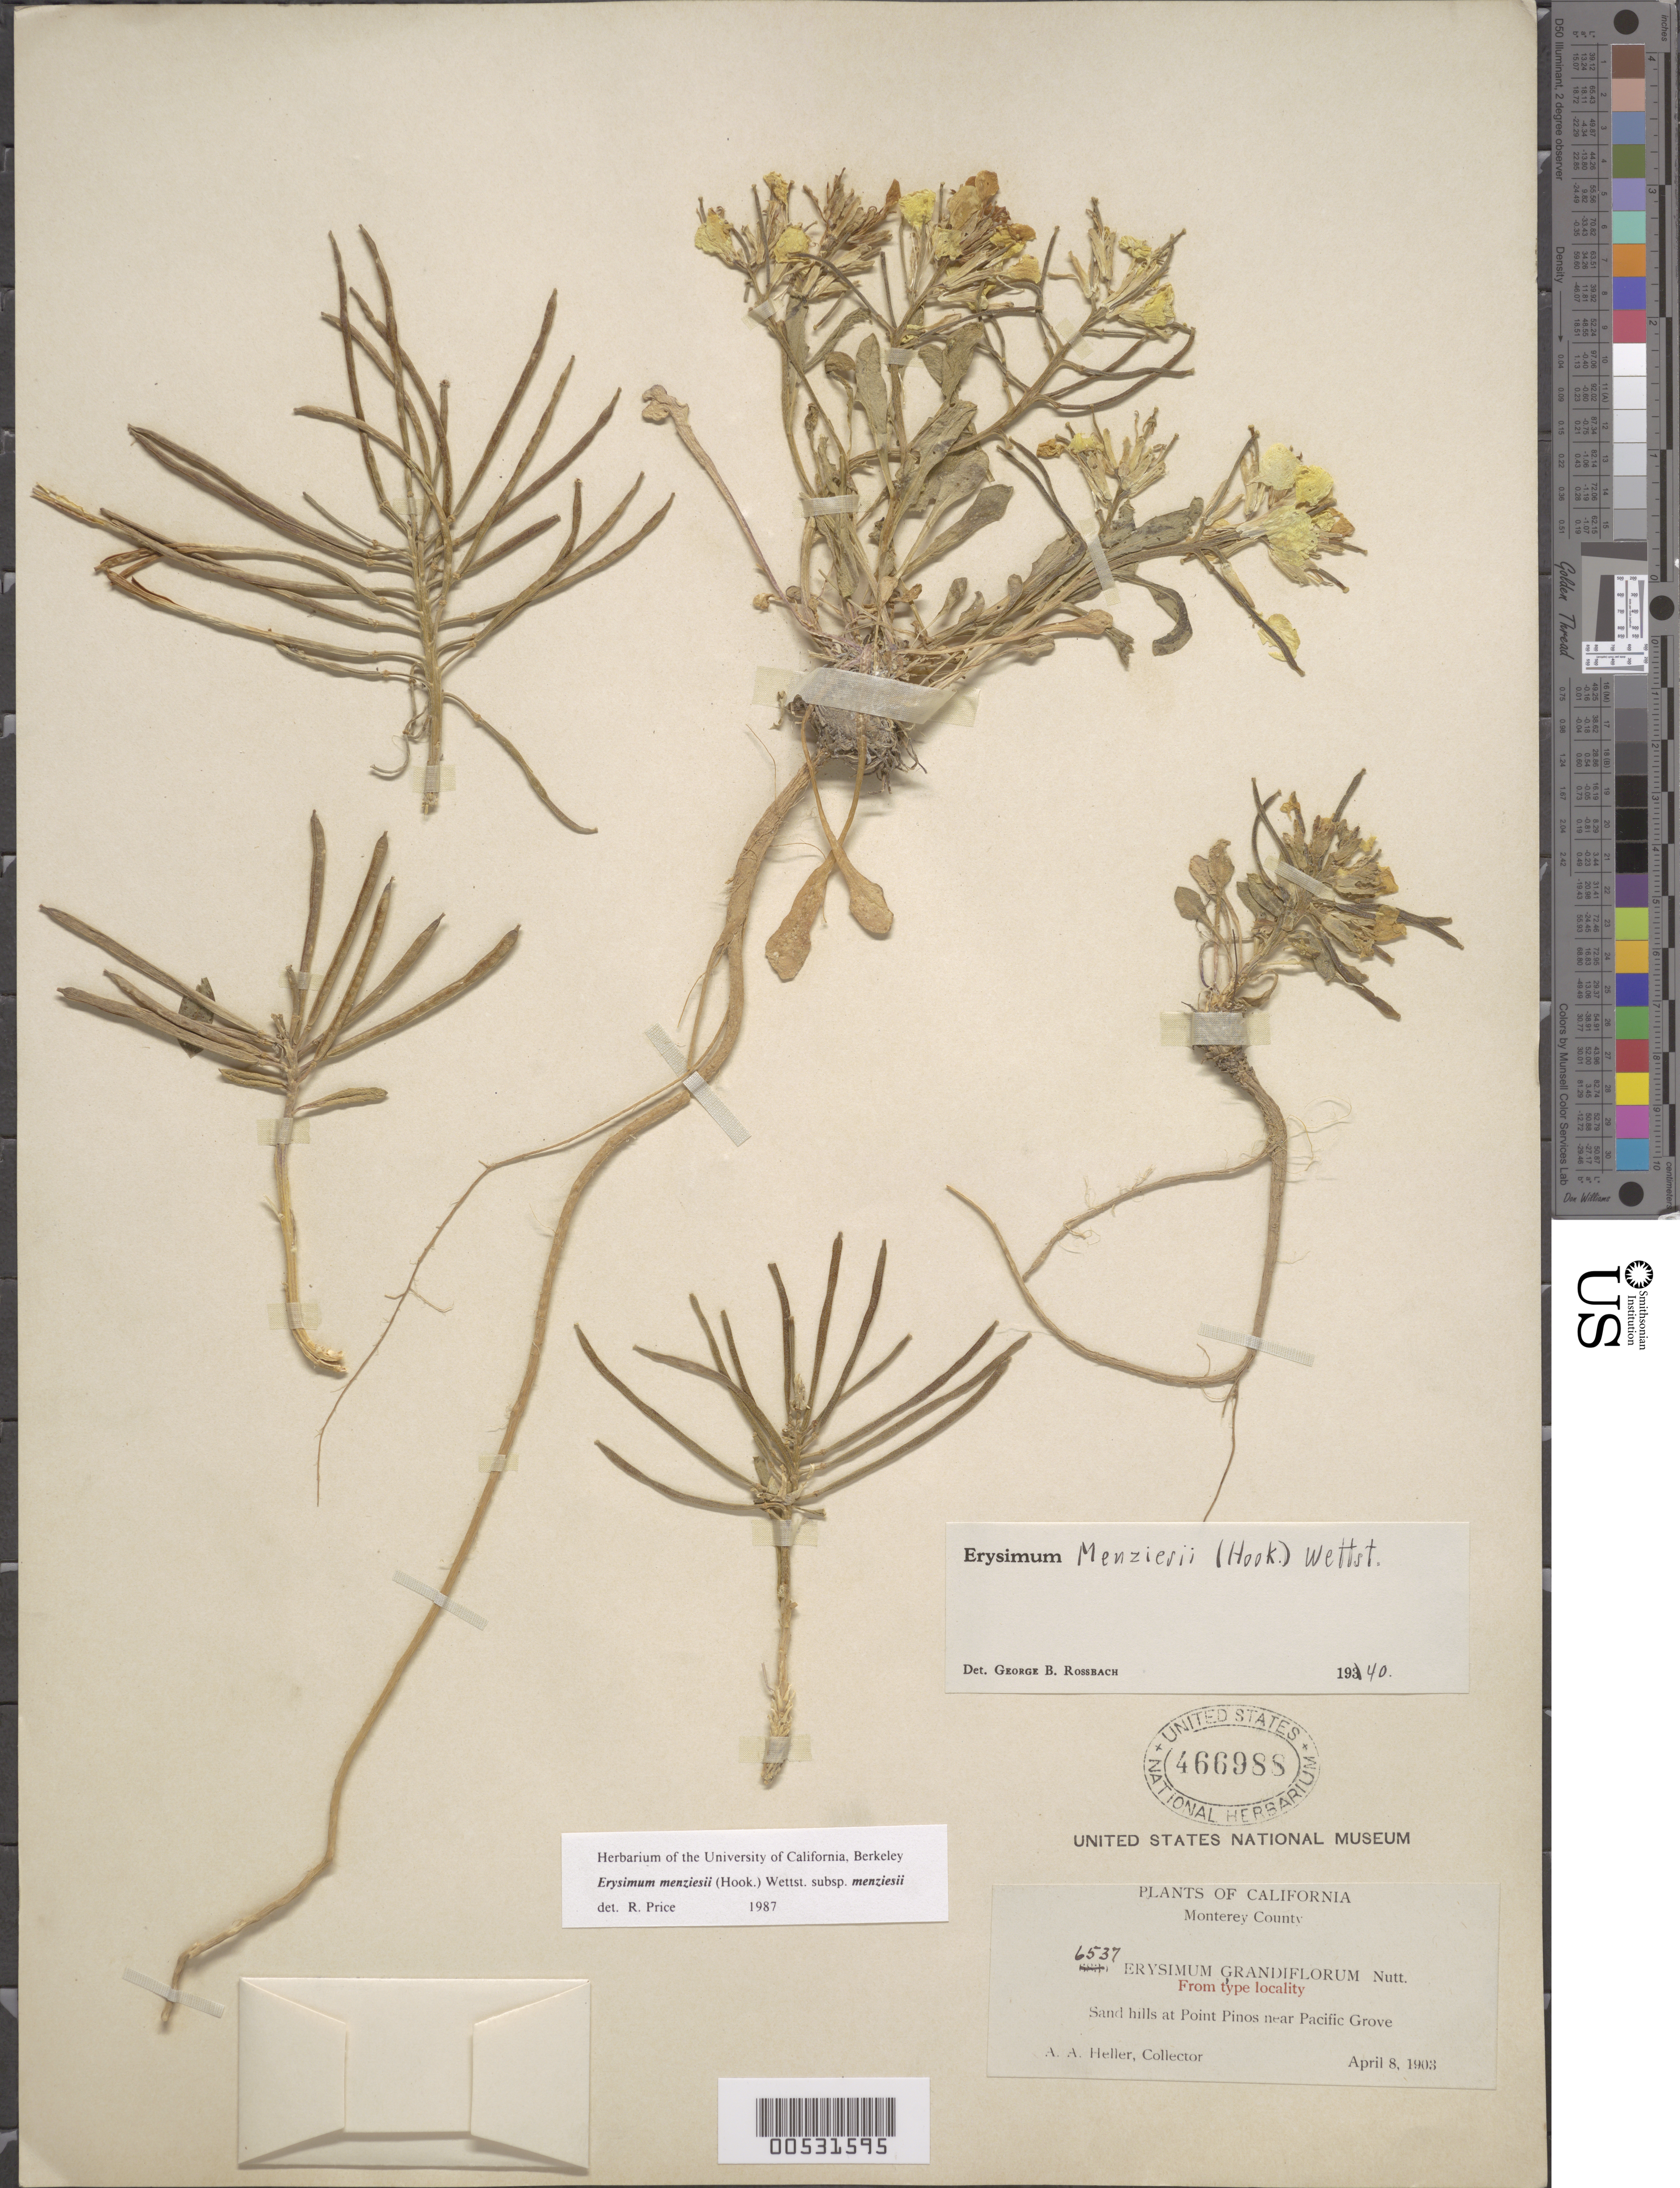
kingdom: Plantae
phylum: Tracheophyta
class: Magnoliopsida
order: Brassicales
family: Brassicaceae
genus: Erysimum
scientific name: Erysimum menziesii subsp. menziesii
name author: (Hook.) Wettst.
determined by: Price, R.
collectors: A. A. Heller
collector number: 6537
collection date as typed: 08 Apr 1903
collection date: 1903-04-08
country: United States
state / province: California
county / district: Monterey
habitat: sand hills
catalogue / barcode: US 466988